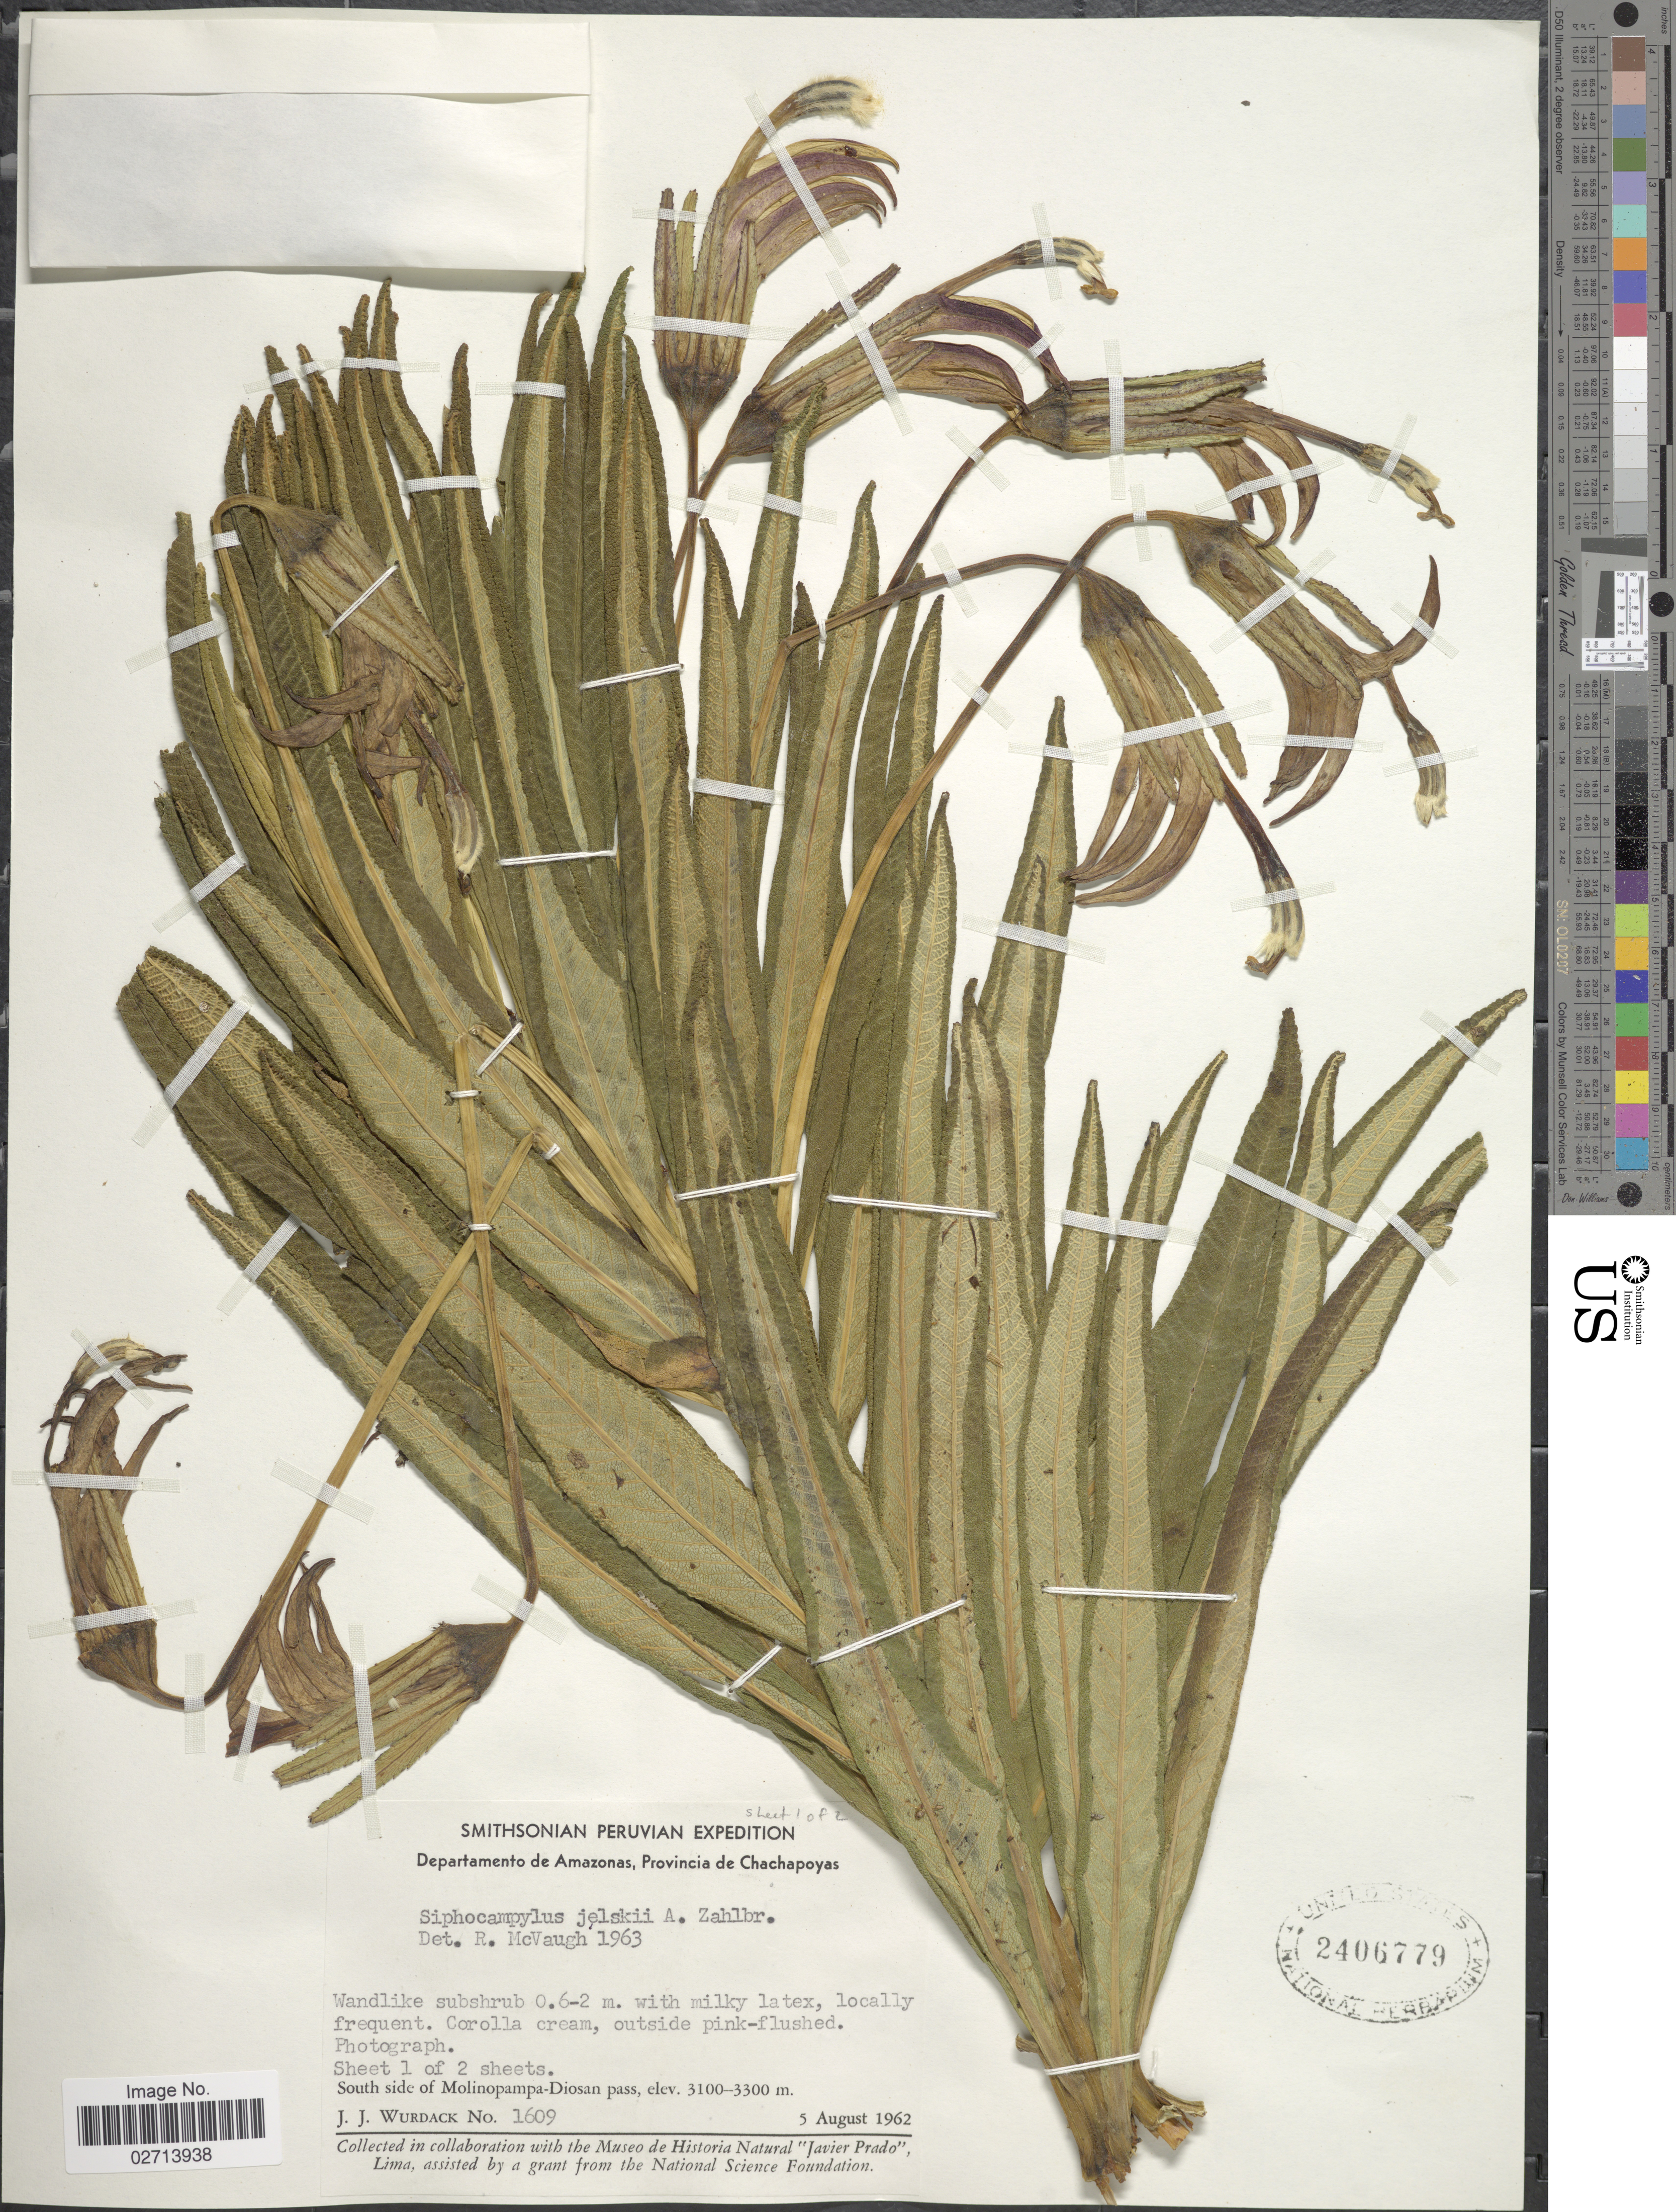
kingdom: Plantae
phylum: Tracheophyta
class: Magnoliopsida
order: Asterales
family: Campanulaceae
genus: Siphocampylus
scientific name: Siphocampylus jelskii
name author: Zahlbr.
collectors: J. J. Wurdack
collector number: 1609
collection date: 1962-08-05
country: Peru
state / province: Amazonas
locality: Provincia de Chachapoyas. South side of Molinopampa-Diosan pass.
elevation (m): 3100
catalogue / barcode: US 2406779